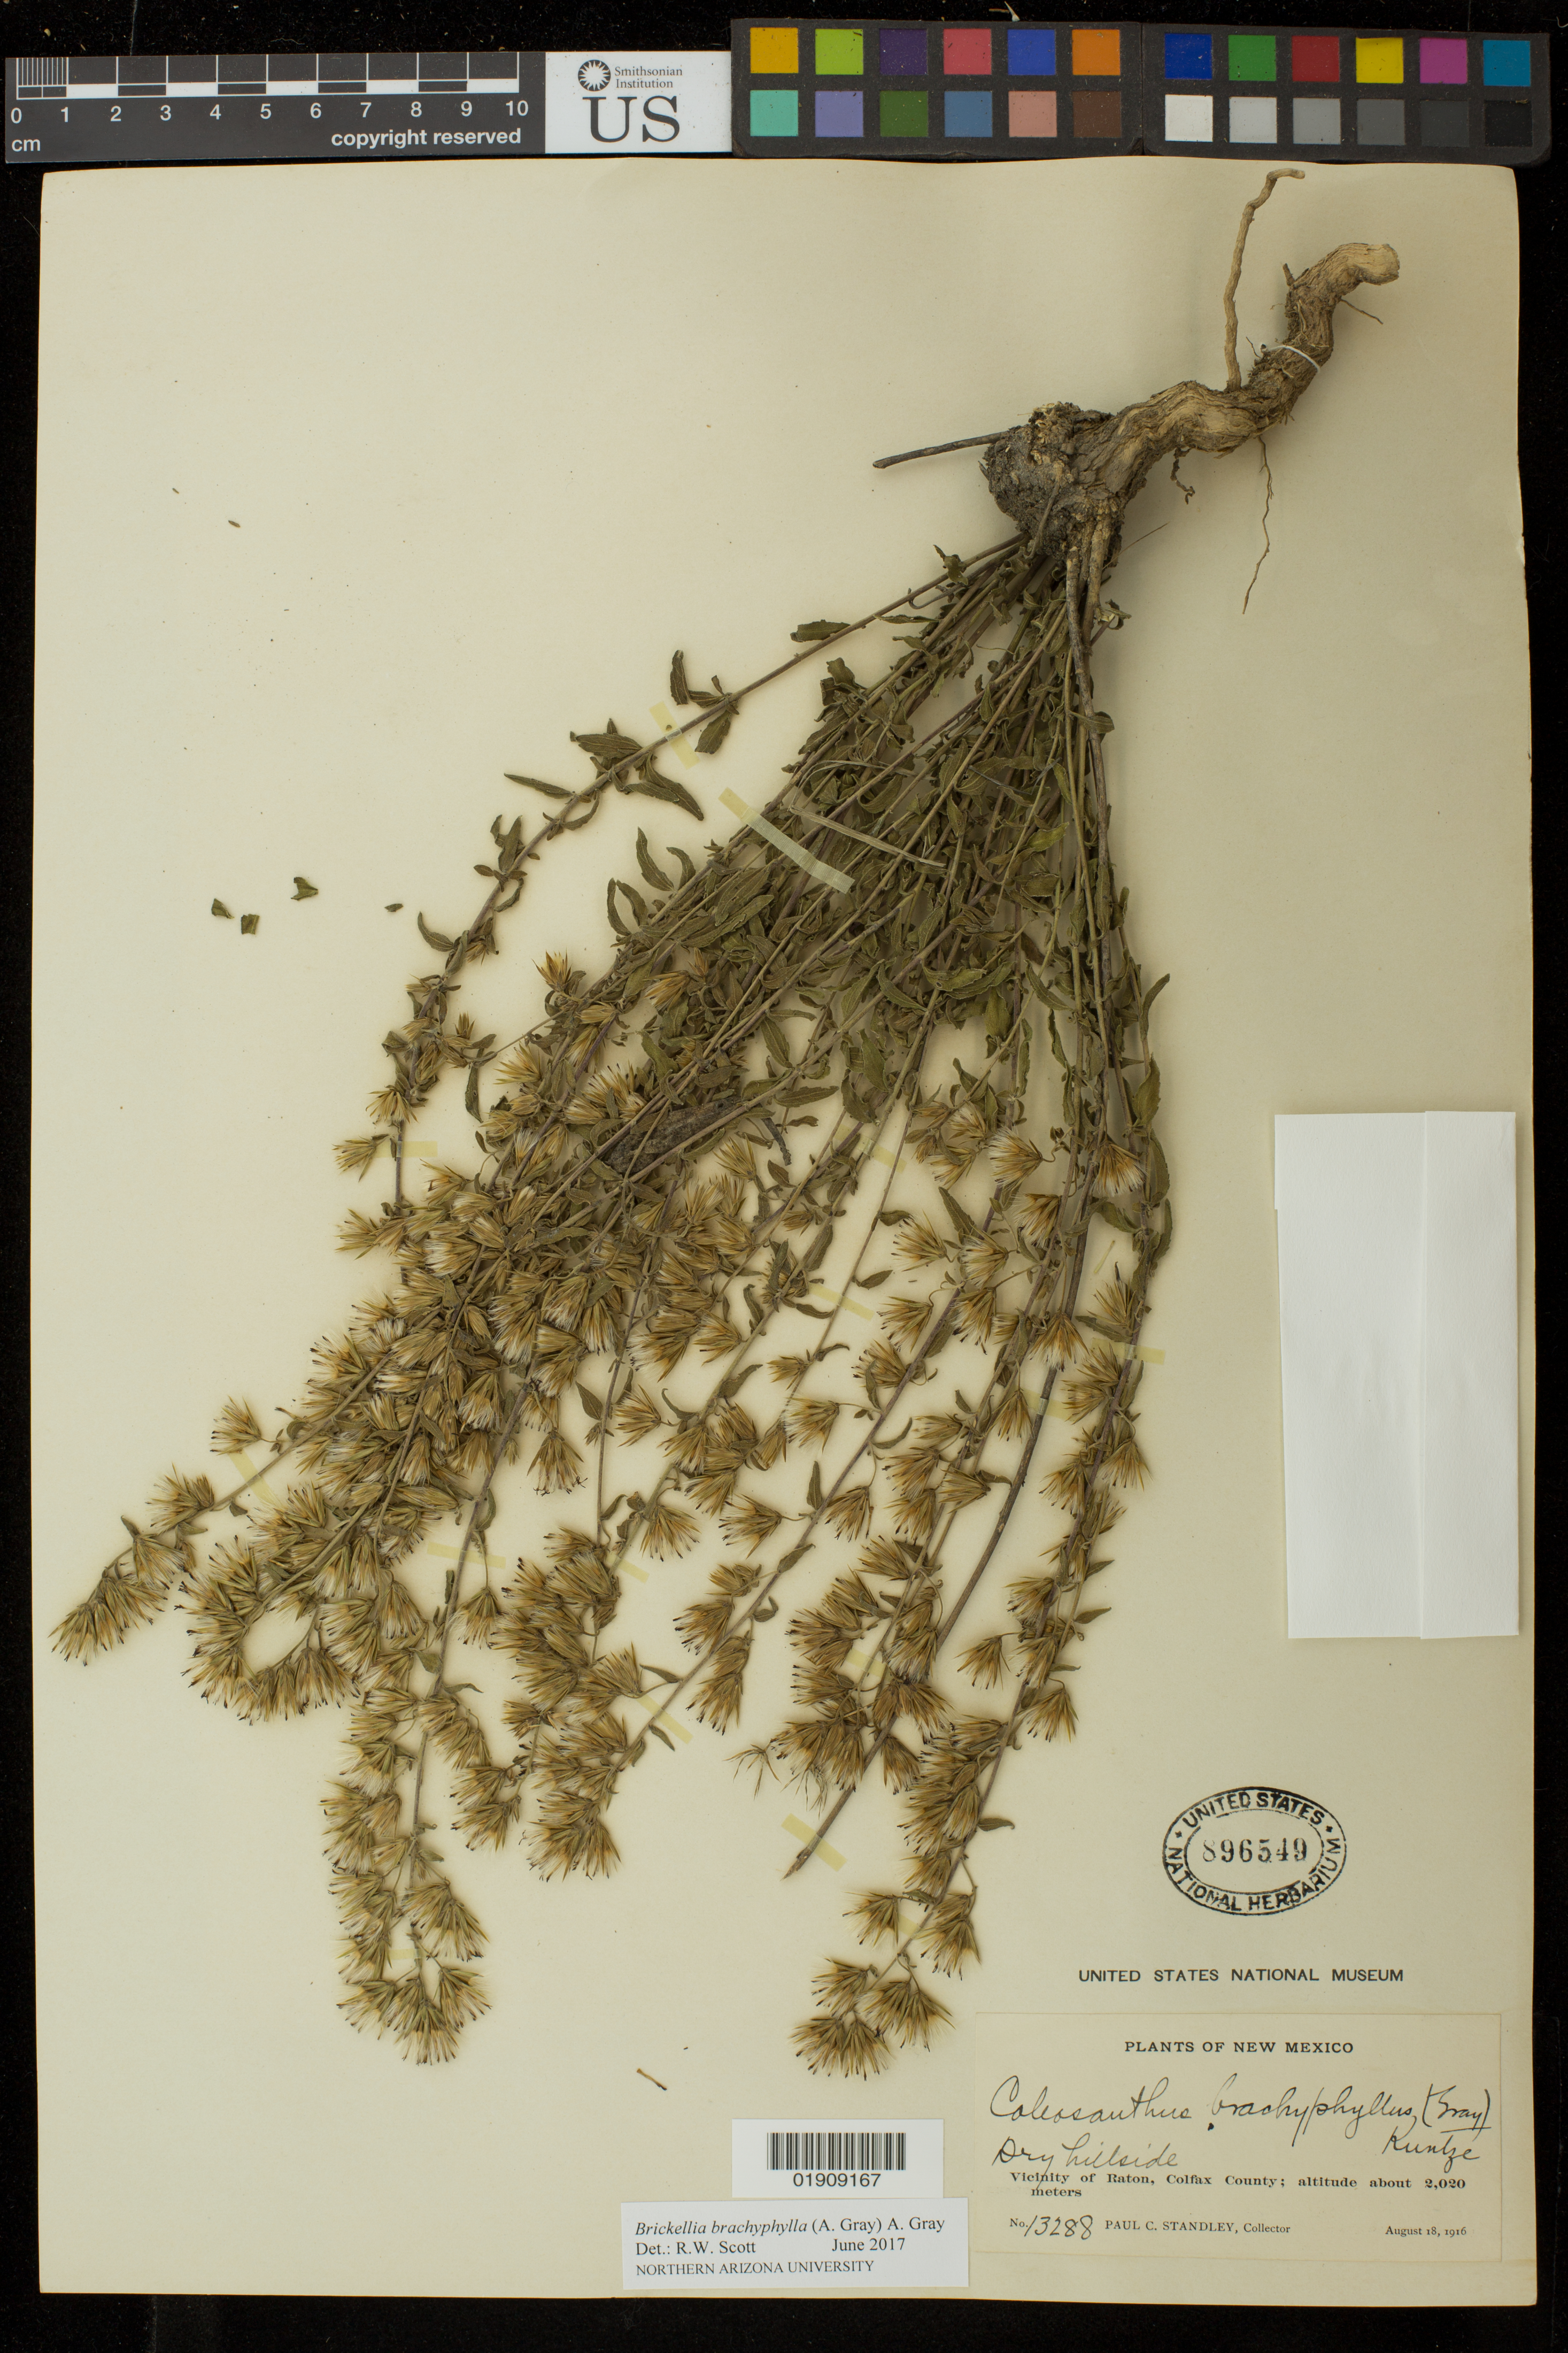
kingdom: Plantae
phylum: Tracheophyta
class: Magnoliopsida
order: Asterales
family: Asteraceae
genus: Brickellia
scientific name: Brickellia brachyphylla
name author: (A. Gray) A. Gray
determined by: Scott, Randall W., (ASC), Northern Arizona University (UNITED STATES)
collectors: P. C. Standley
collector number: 13288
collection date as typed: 18 Aug 1916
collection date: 1916-08-18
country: United States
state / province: New Mexico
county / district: Colfax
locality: Raton area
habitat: Dry hillside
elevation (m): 0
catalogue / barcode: US 896549